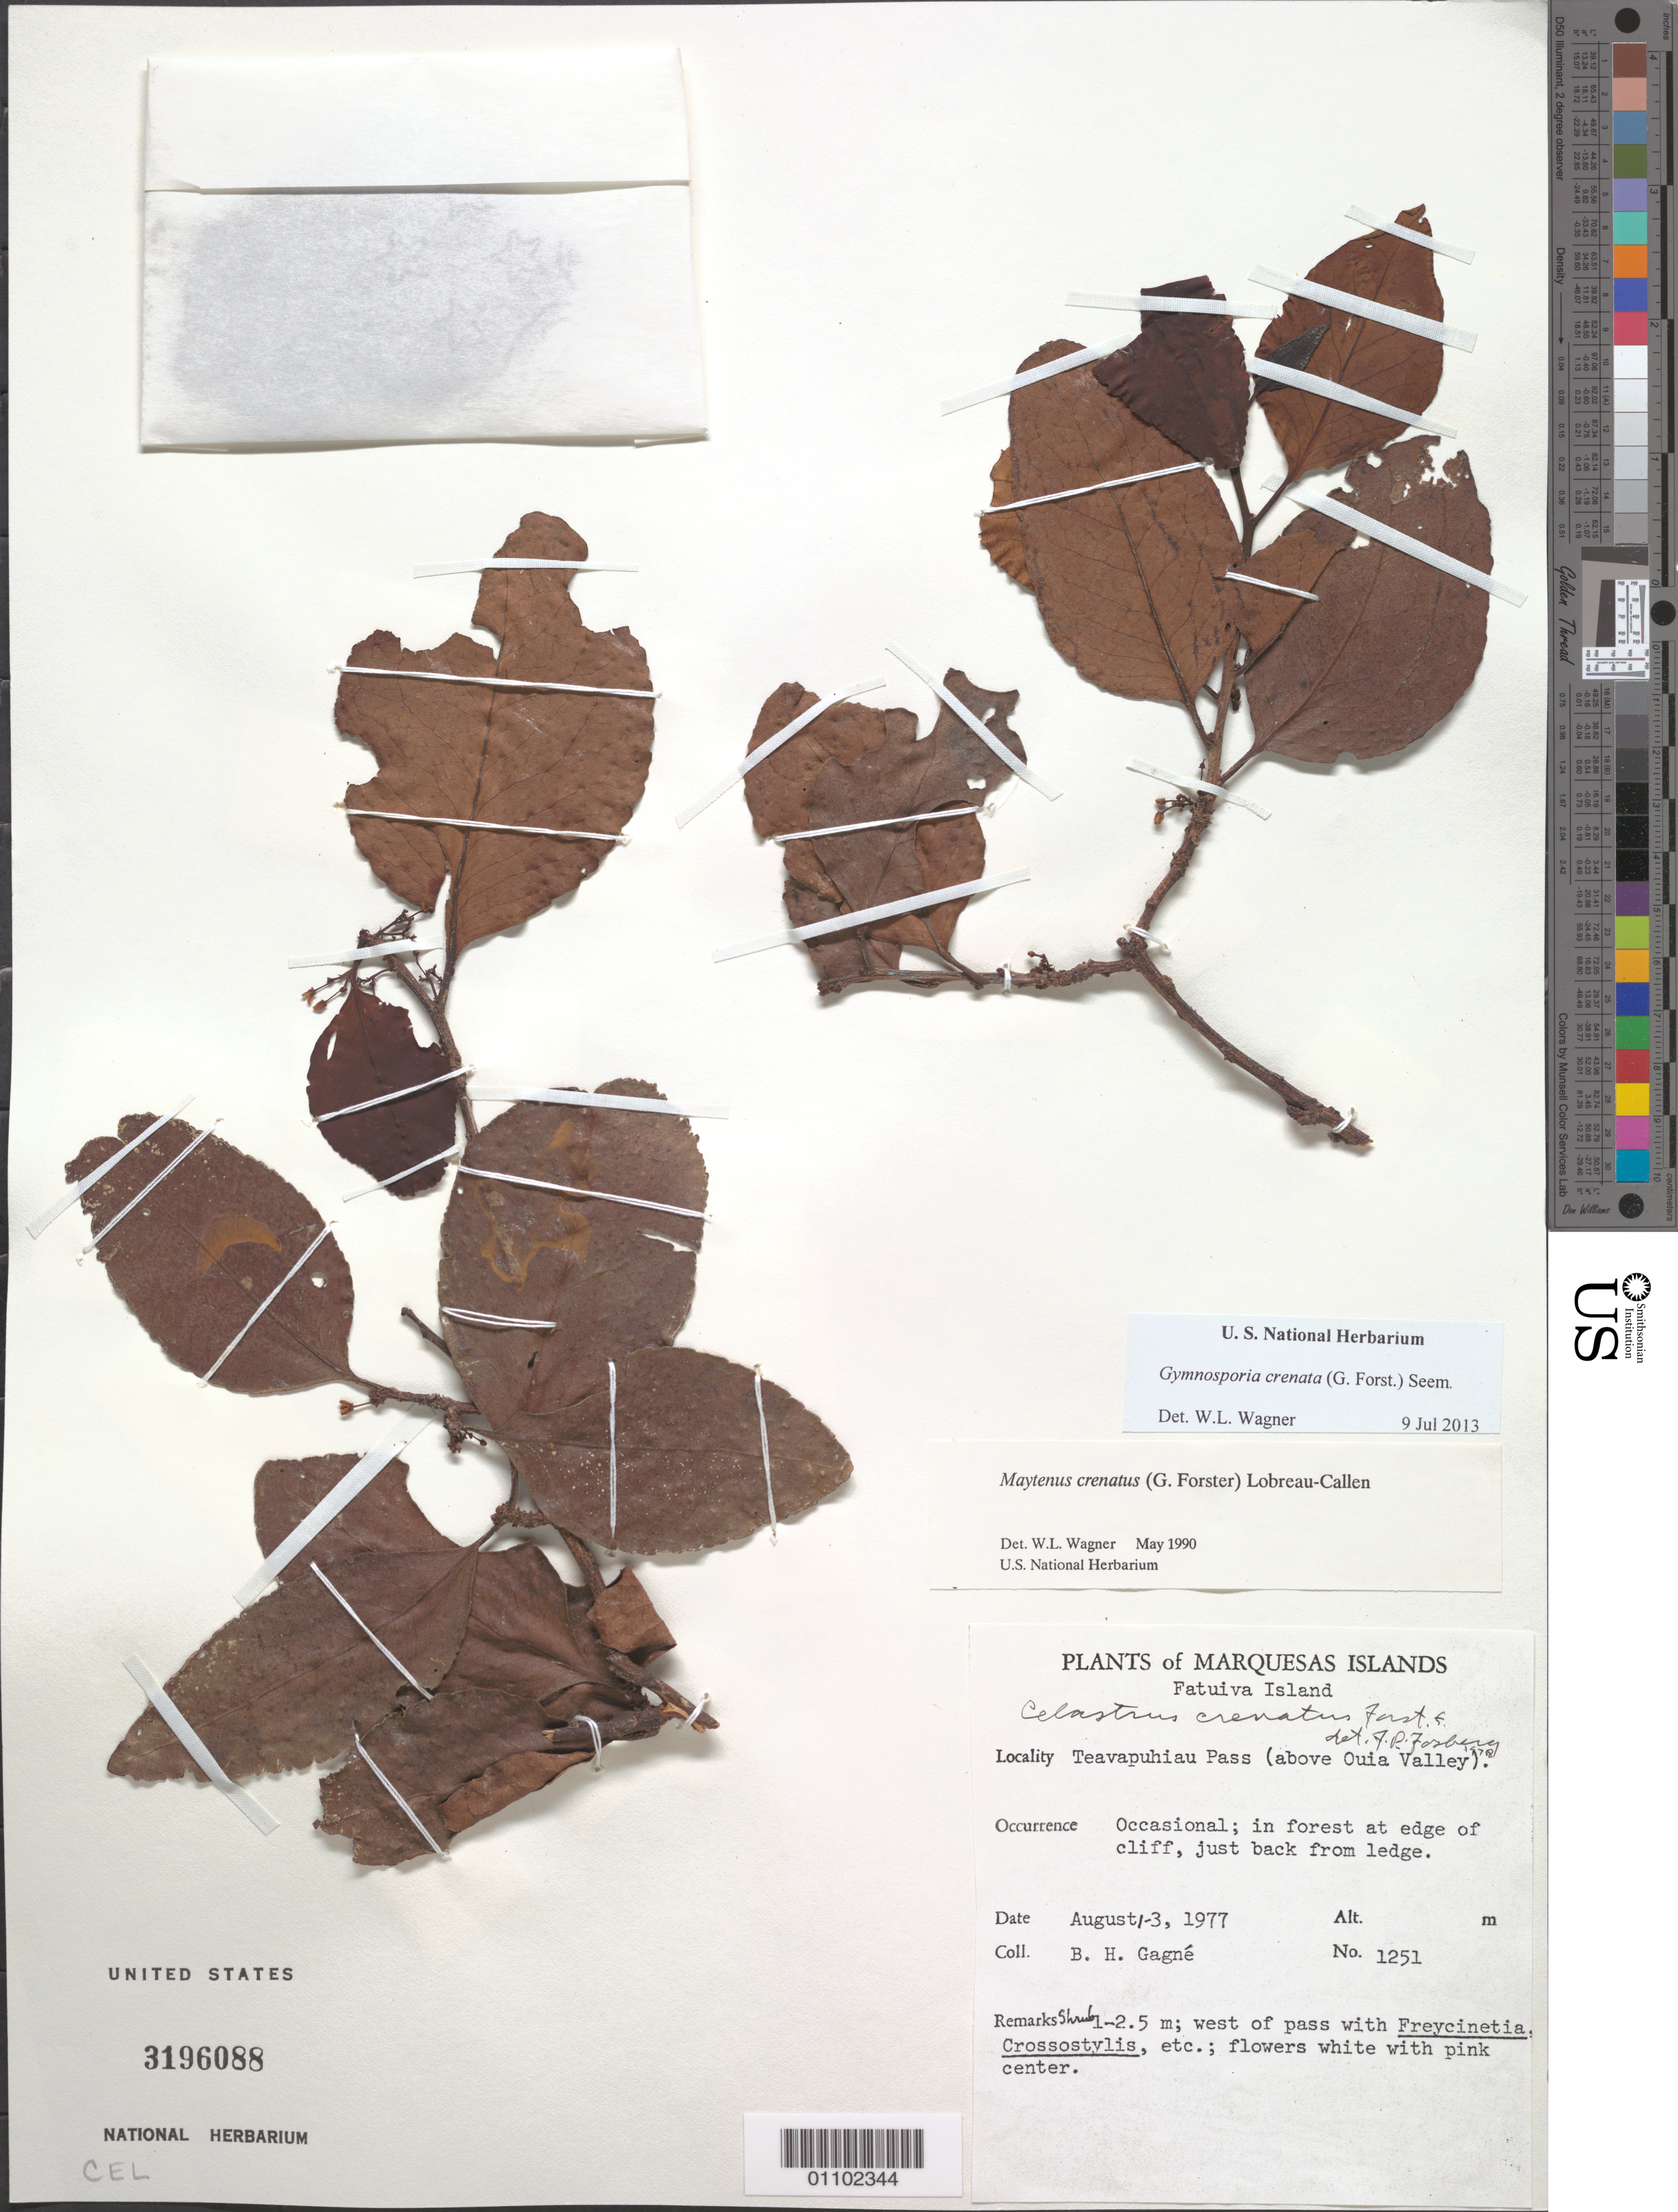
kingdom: Plantae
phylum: Tracheophyta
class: Magnoliopsida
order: Celastrales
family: Celastraceae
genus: Gymnosporia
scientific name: Gymnosporia crenata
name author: (G. Forst.) Seem.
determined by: Wagner, W. L., (BOT), Smithsonian Institution - National Museum of Natural History (UNITED STATES)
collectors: B. H. Gagné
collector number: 1251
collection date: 1977-08-01/1977-08-03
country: French Polynesia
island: Fatu Hiva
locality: Teavapuhiau Pass (above Ouia Valley)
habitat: Occasional in forest at edge of cliff, just back of ledge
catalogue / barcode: US 3196088